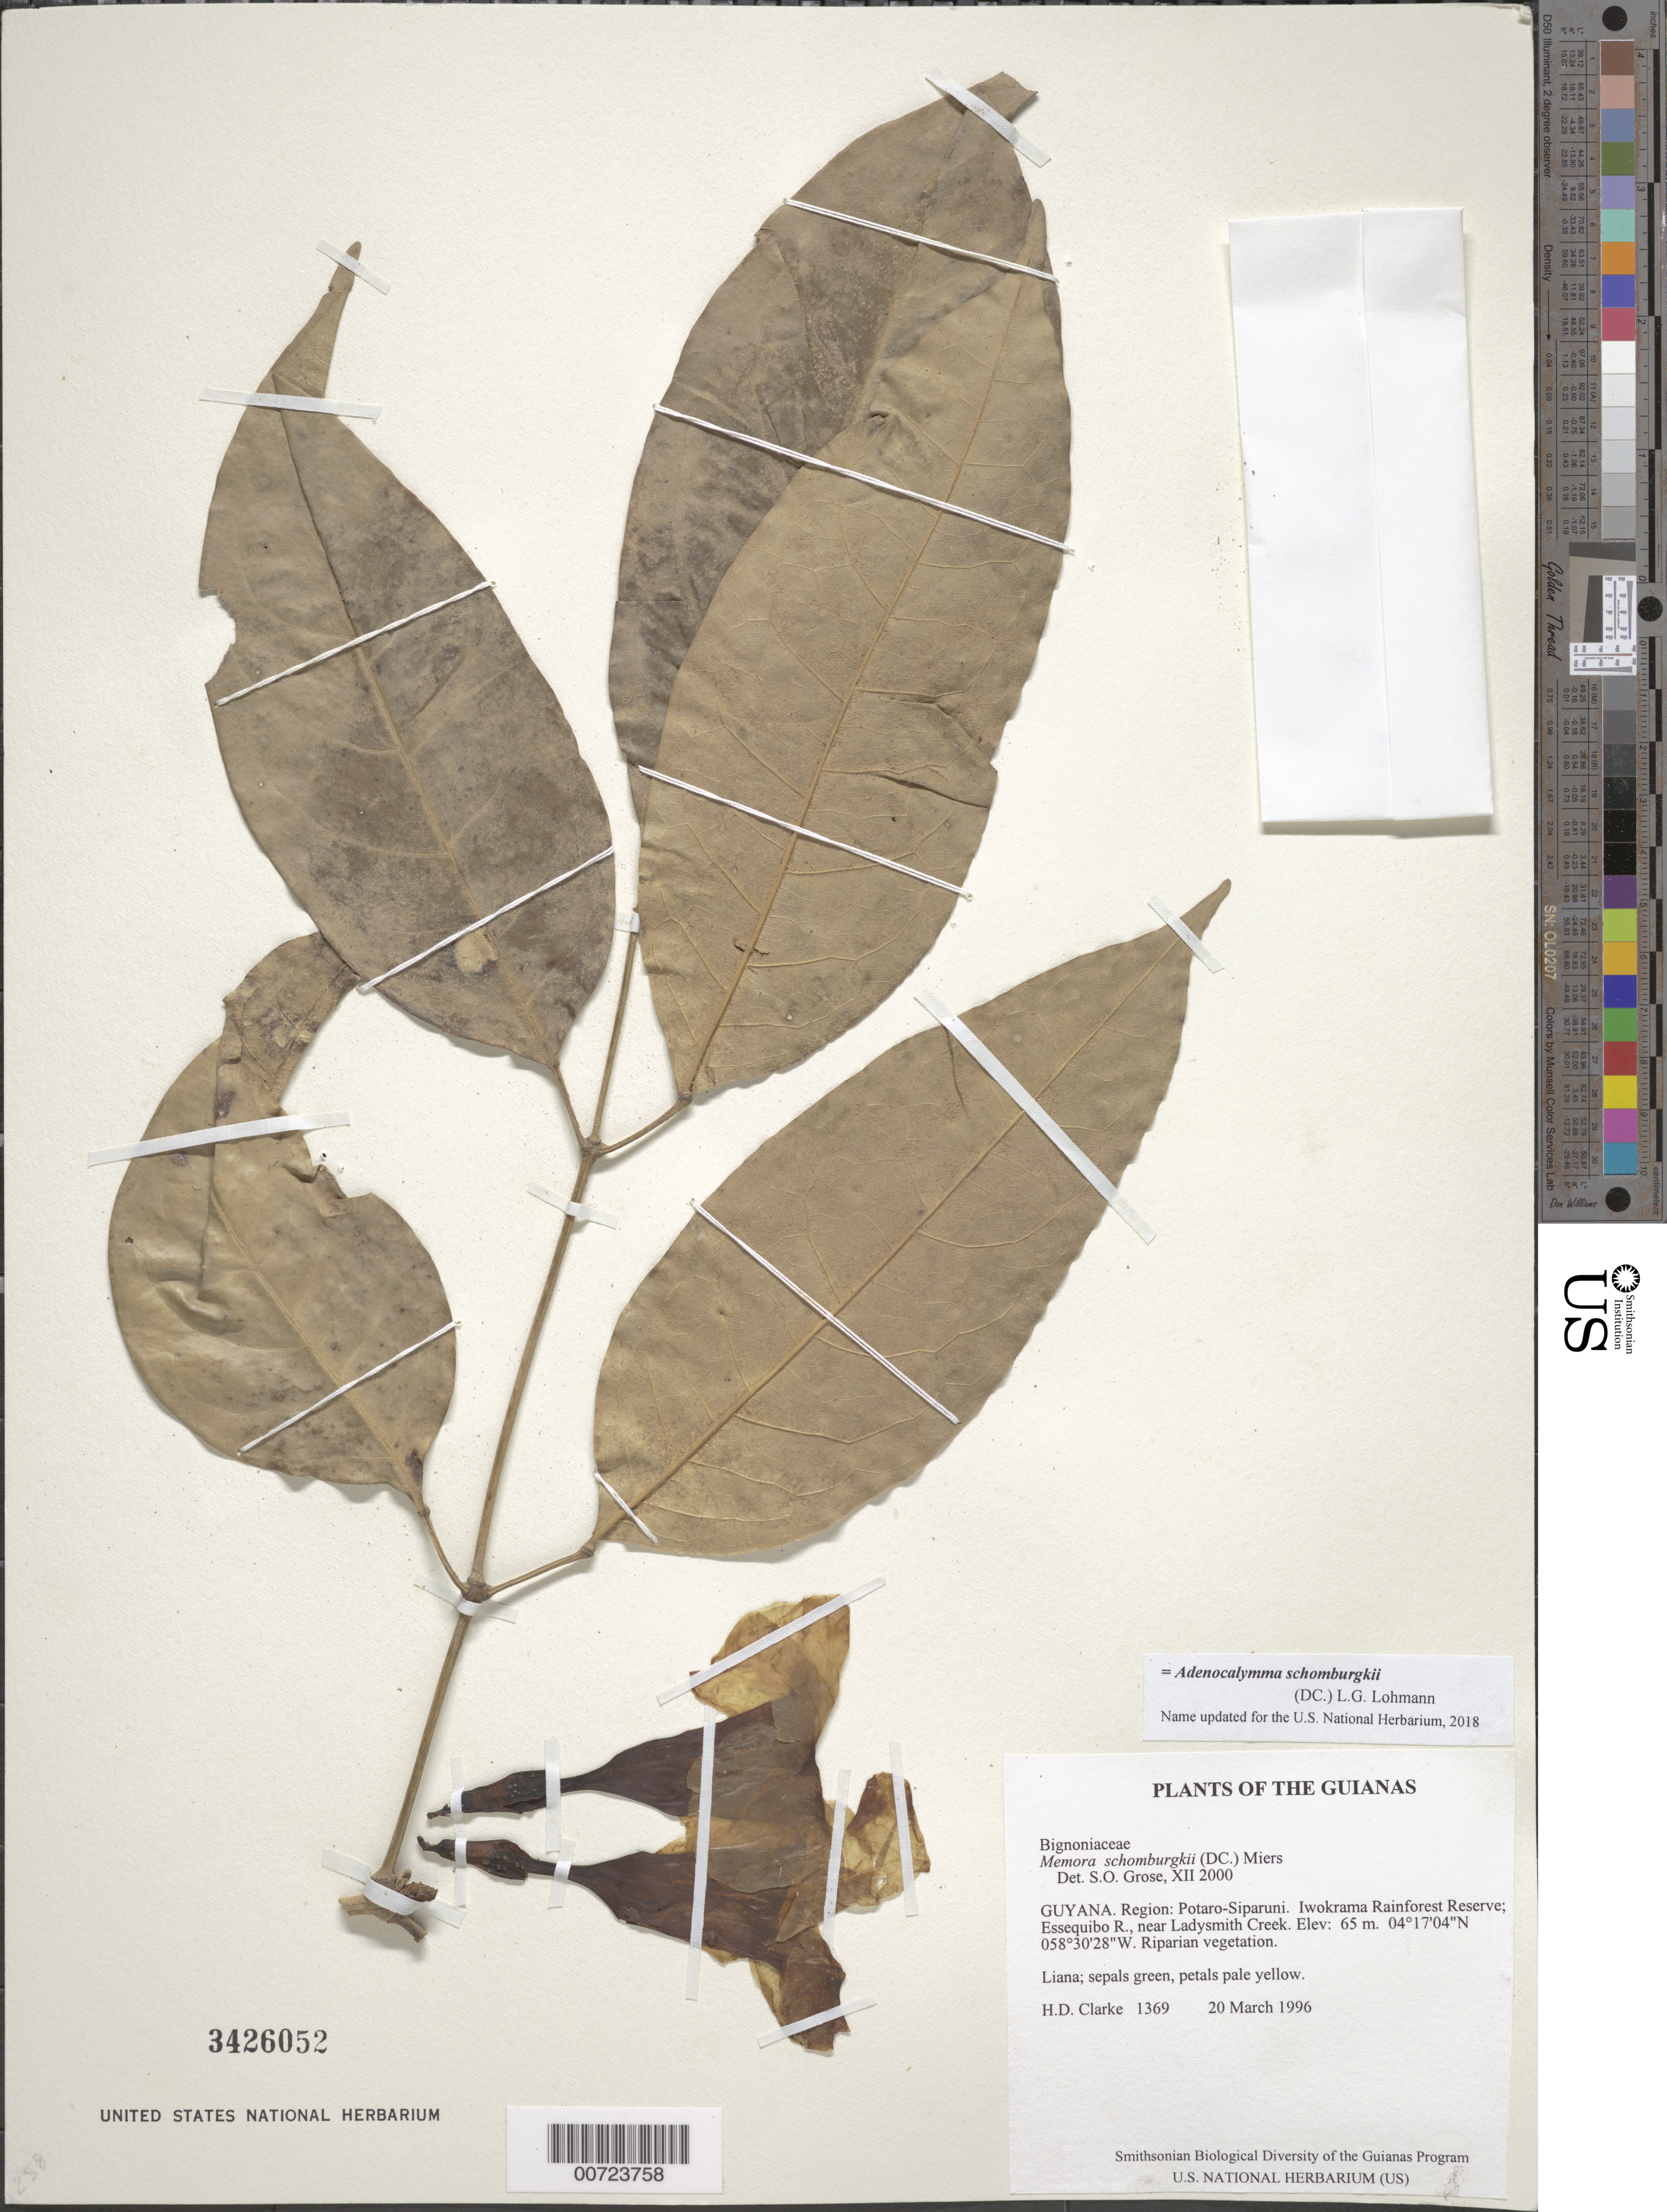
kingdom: Plantae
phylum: Tracheophyta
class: Magnoliopsida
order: Lamiales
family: Bignoniaceae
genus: Adenocalymma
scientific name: Adenocalymma schomburgkii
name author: (DC.) L.G. Lohmann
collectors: H. D. Clarke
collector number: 1369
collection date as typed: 20 March 1996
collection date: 1996-03-20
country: Guyana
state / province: Potaro-Siparuni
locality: Iwokrama Rainforest Reserve; Essequibo R., near Ladysmith Creek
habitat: Riparian vegetation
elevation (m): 65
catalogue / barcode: US 3426052